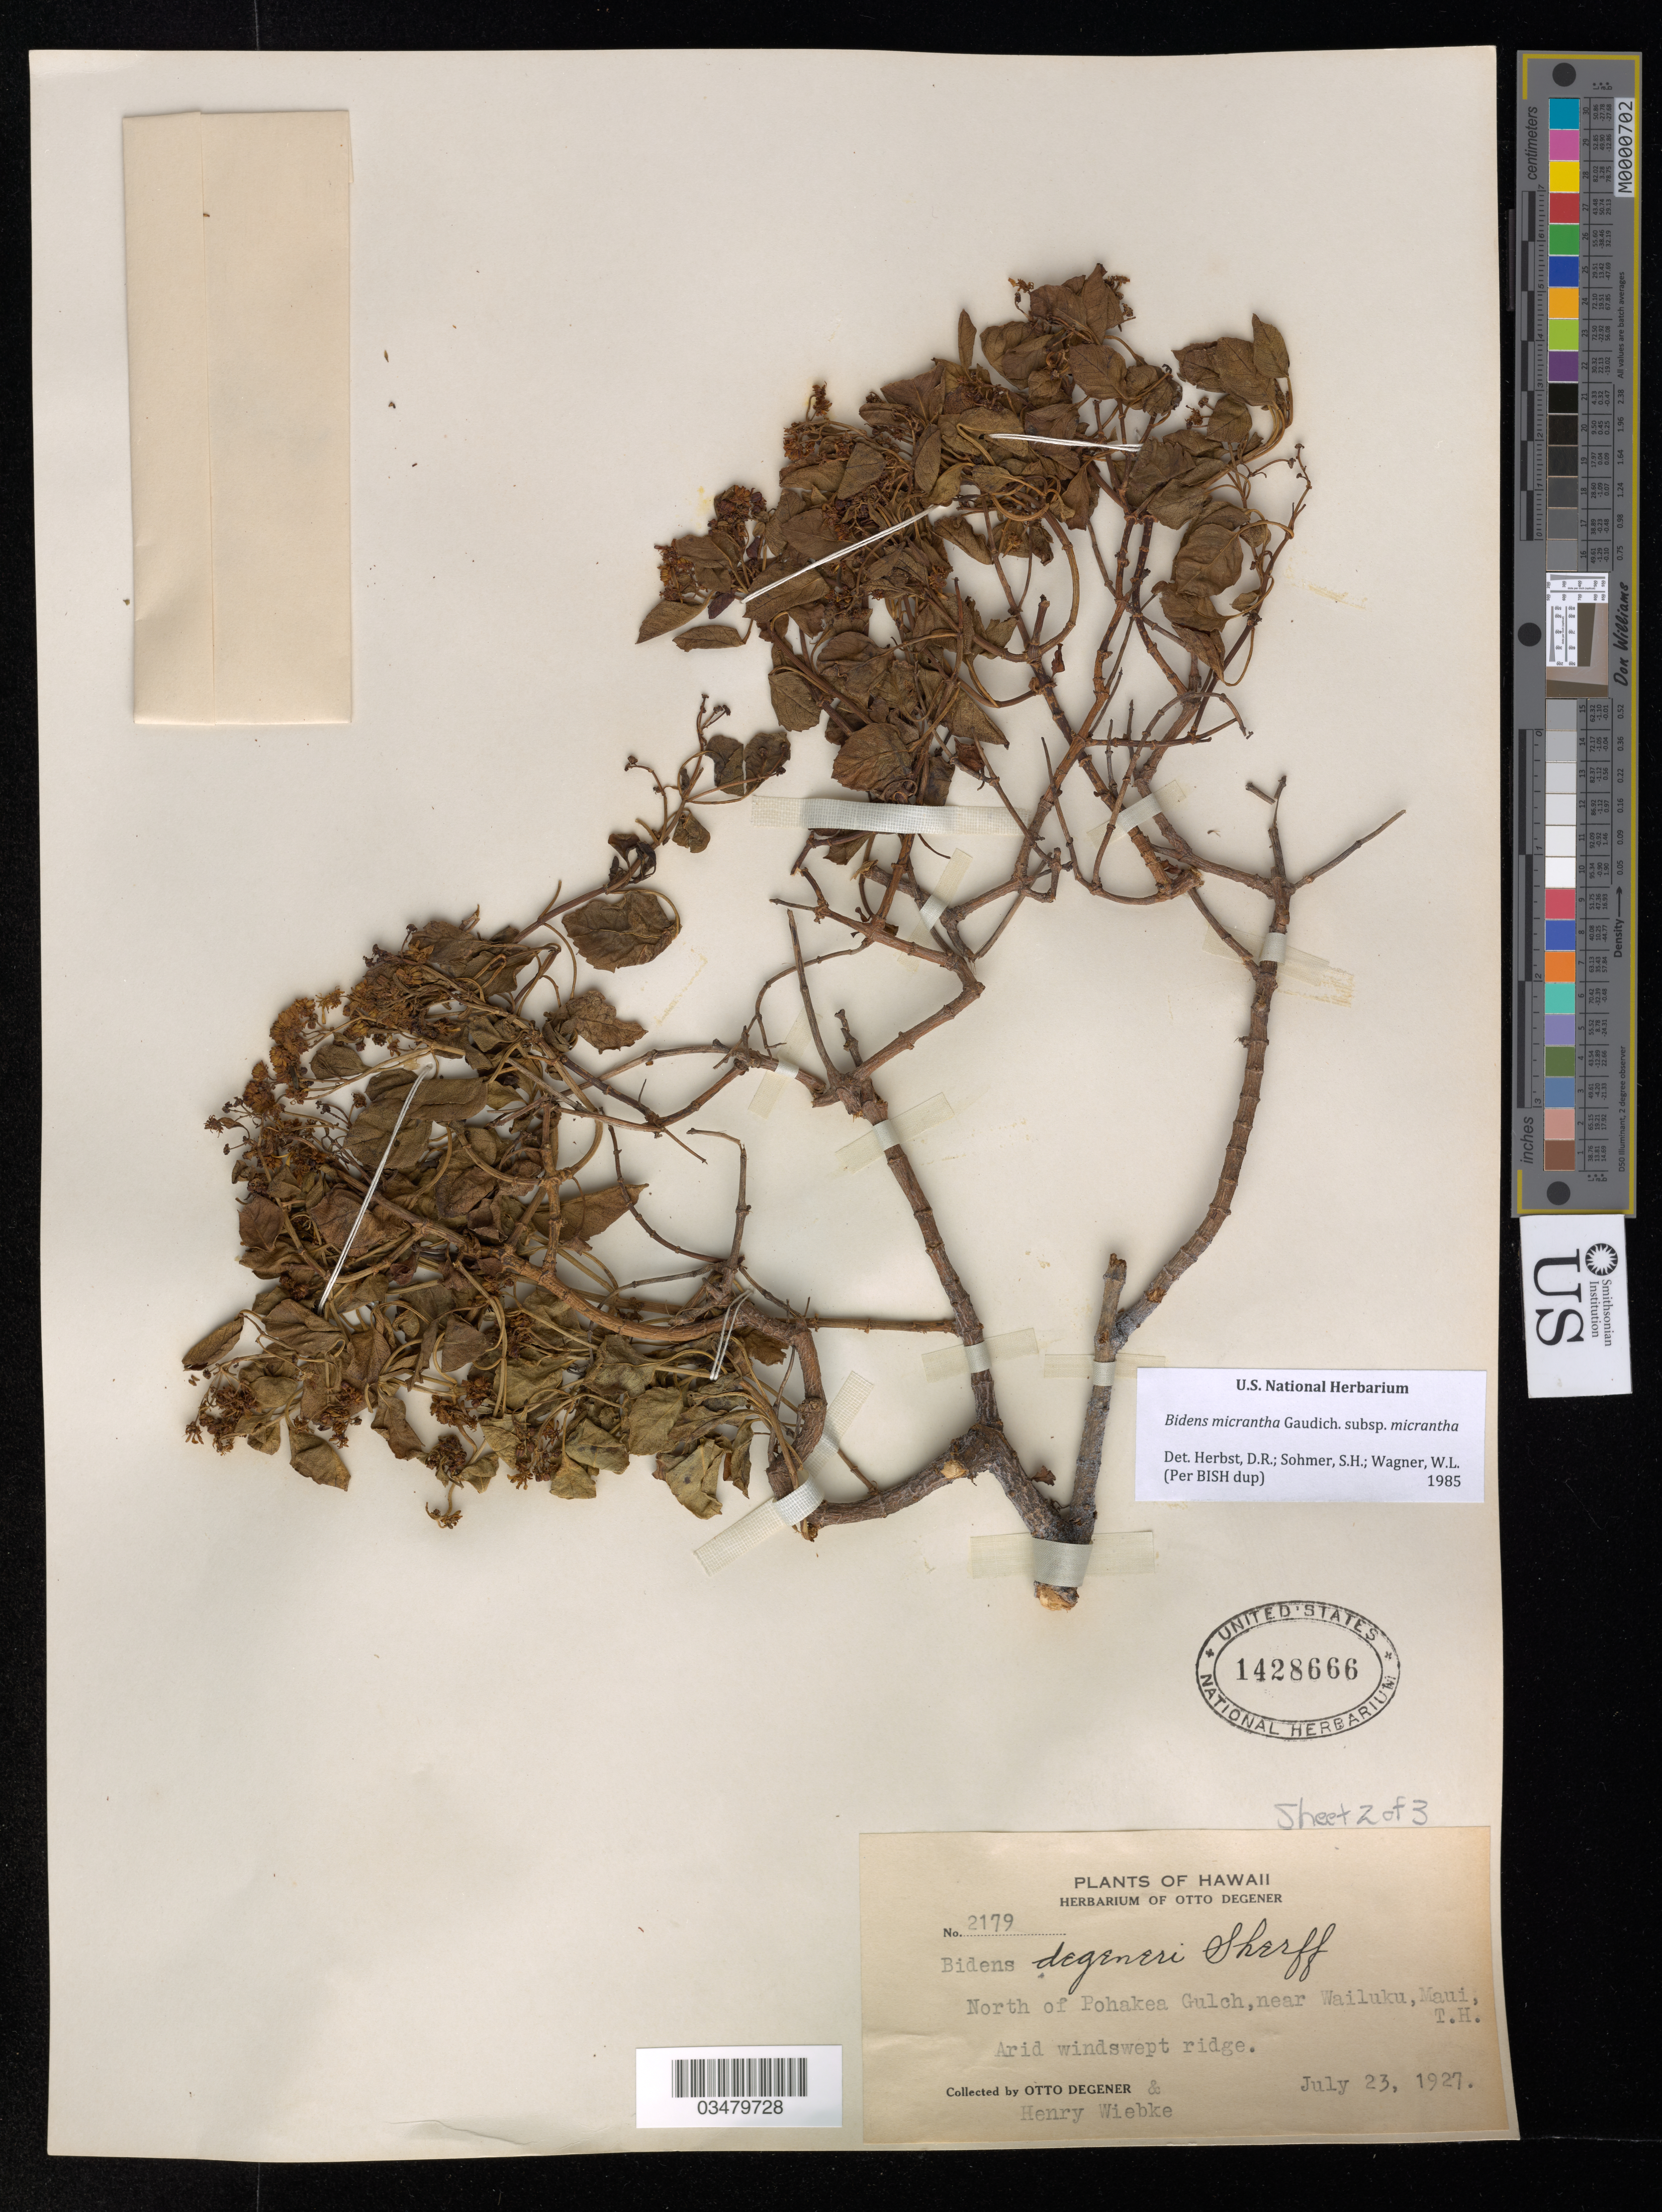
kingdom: Plantae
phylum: Tracheophyta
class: Magnoliopsida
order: Asterales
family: Asteraceae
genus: Bidens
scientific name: Bidens micrantha subsp. micrantha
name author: Gaudich. ex Cass.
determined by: Herbst, D. R.; Sohmer, S. H.; Wagner, W. L.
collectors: O. Degener & H. Wiebke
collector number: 2179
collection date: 1927-07-23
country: United States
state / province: Hawaii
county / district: Maui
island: Maui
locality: Ridge north of Pohakea Gulch, near Wailuku, Maui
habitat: Arid, windswept ridge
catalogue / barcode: US 1428666